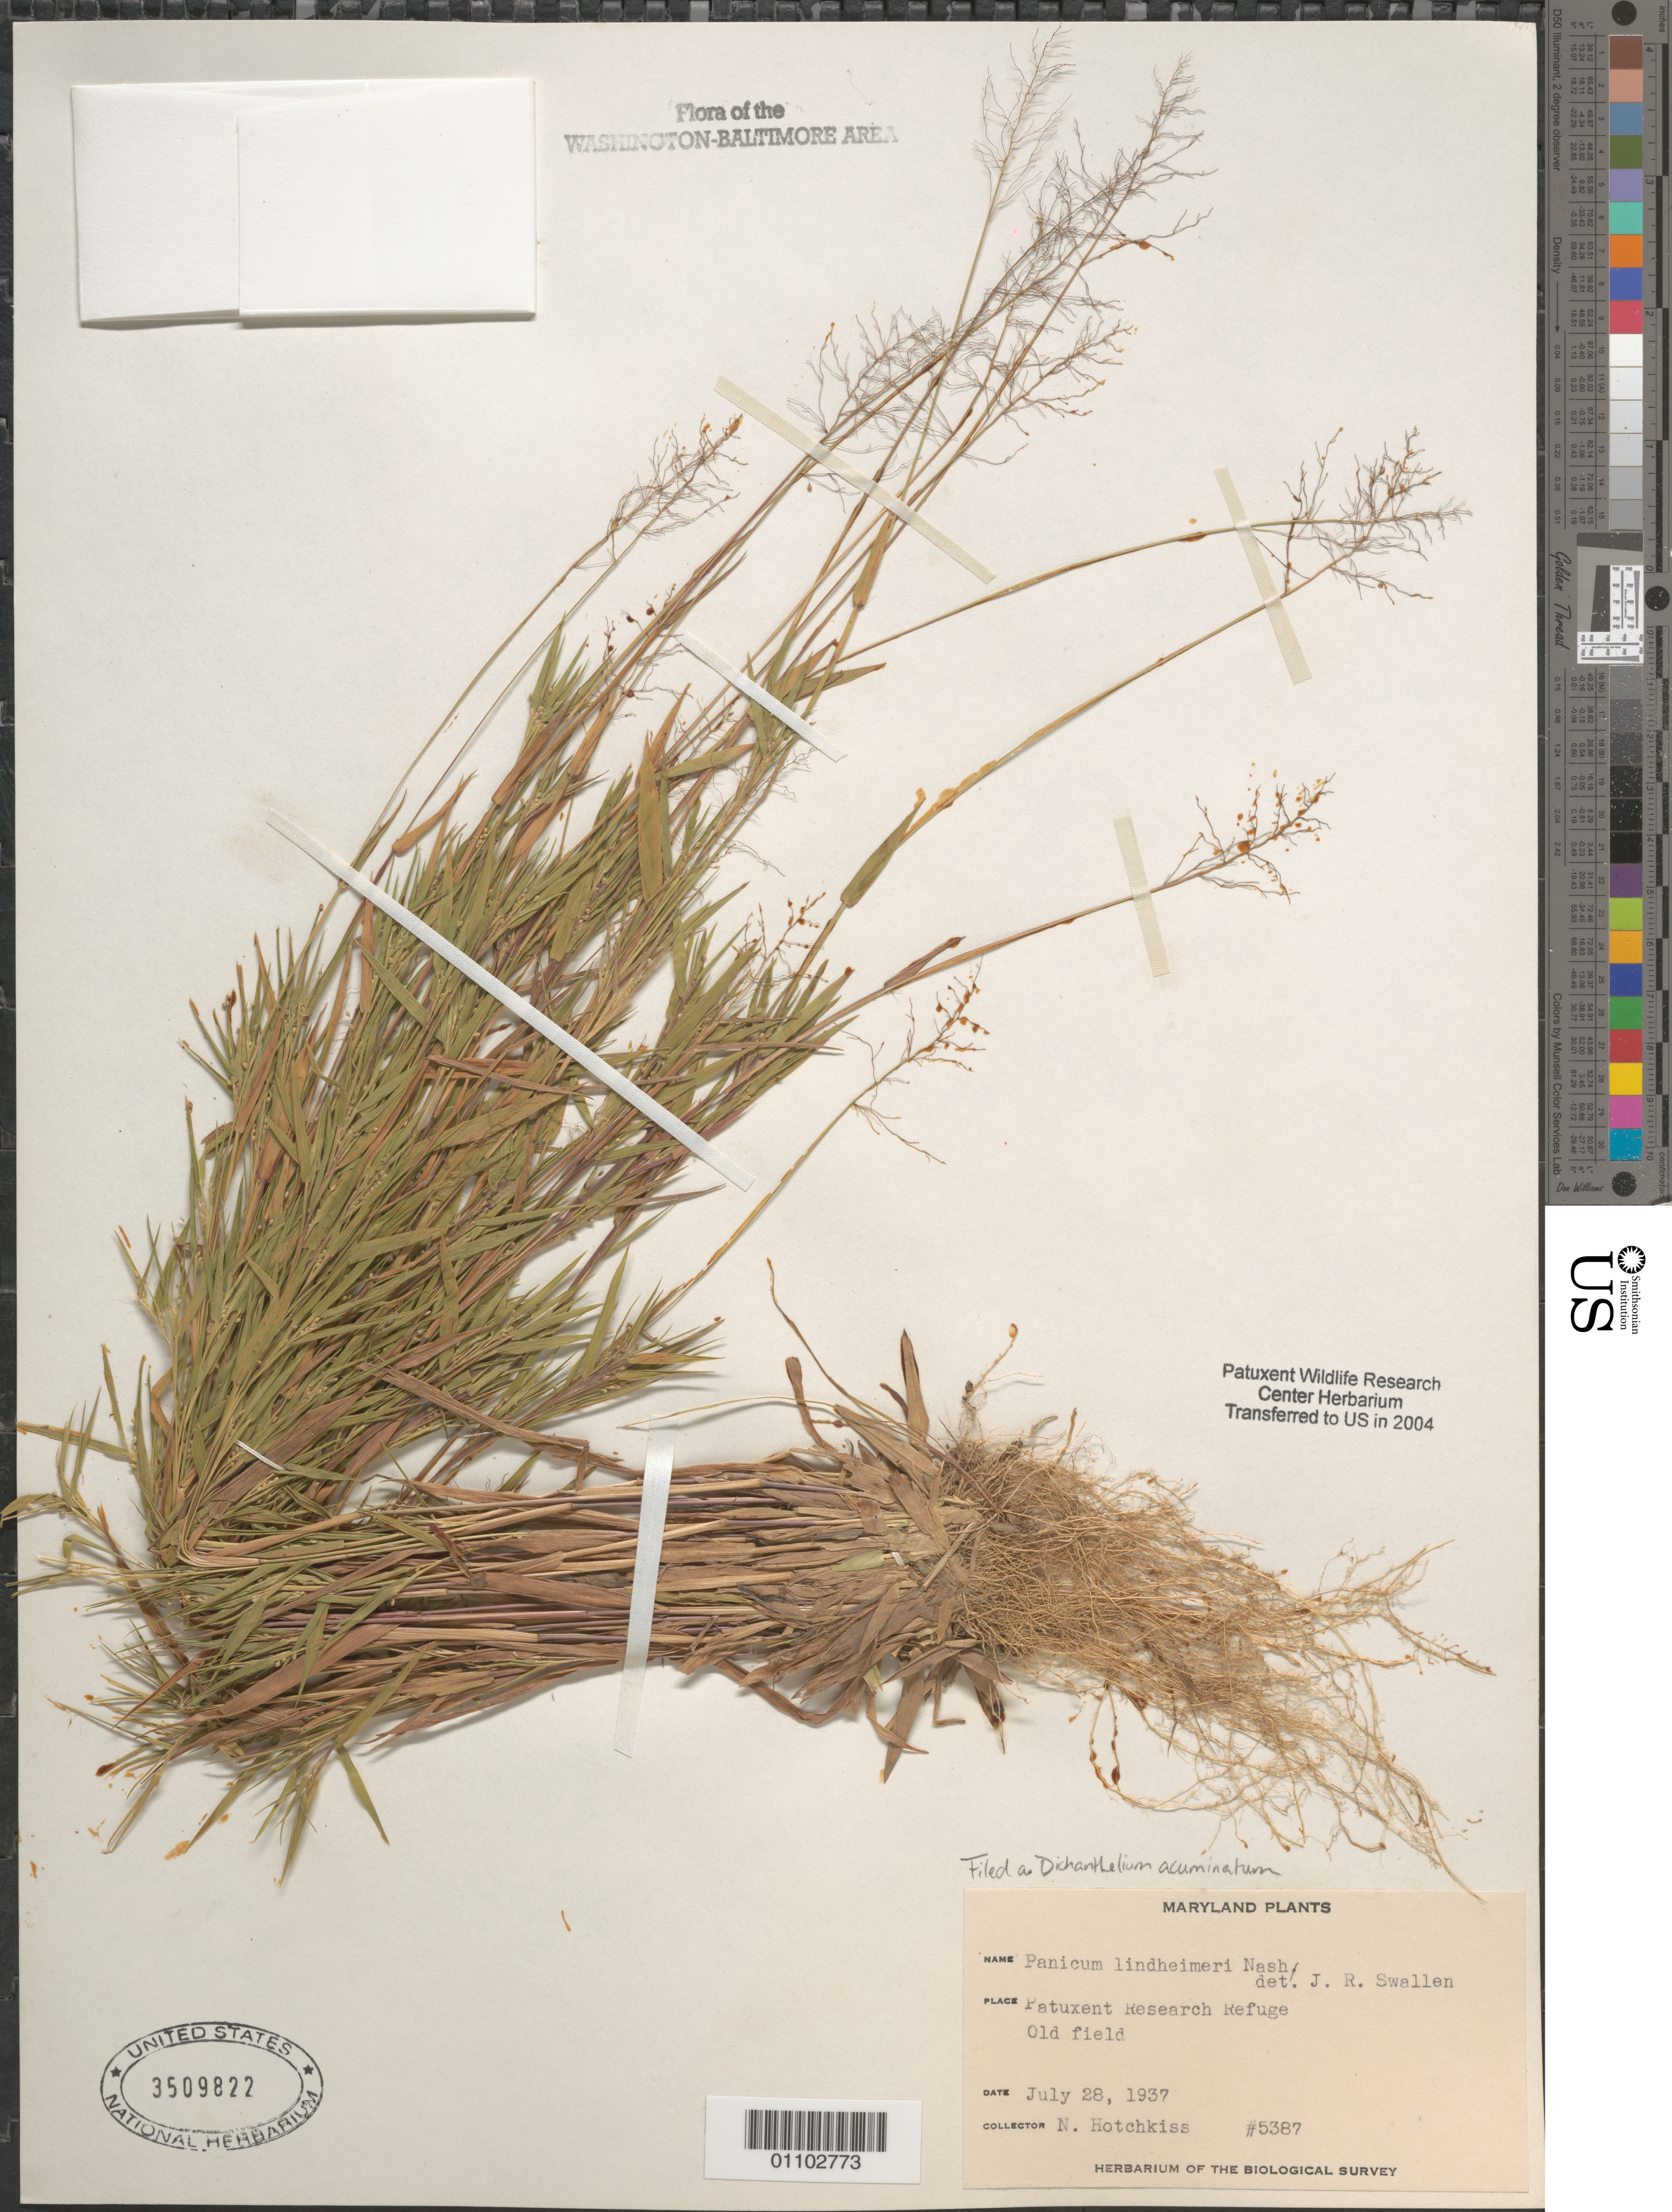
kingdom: Plantae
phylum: Tracheophyta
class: Liliopsida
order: Poales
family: Poaceae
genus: Dichanthelium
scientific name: Dichanthelium acuminatum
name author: (Sw.) Gould & C.A. Clark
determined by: Swallen, Jason R.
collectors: N. Hotchkiss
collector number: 5387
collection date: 1937-07-28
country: United States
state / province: Maryland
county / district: Prince George's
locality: Patuxent Research Refuge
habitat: Old field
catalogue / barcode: US 3509822